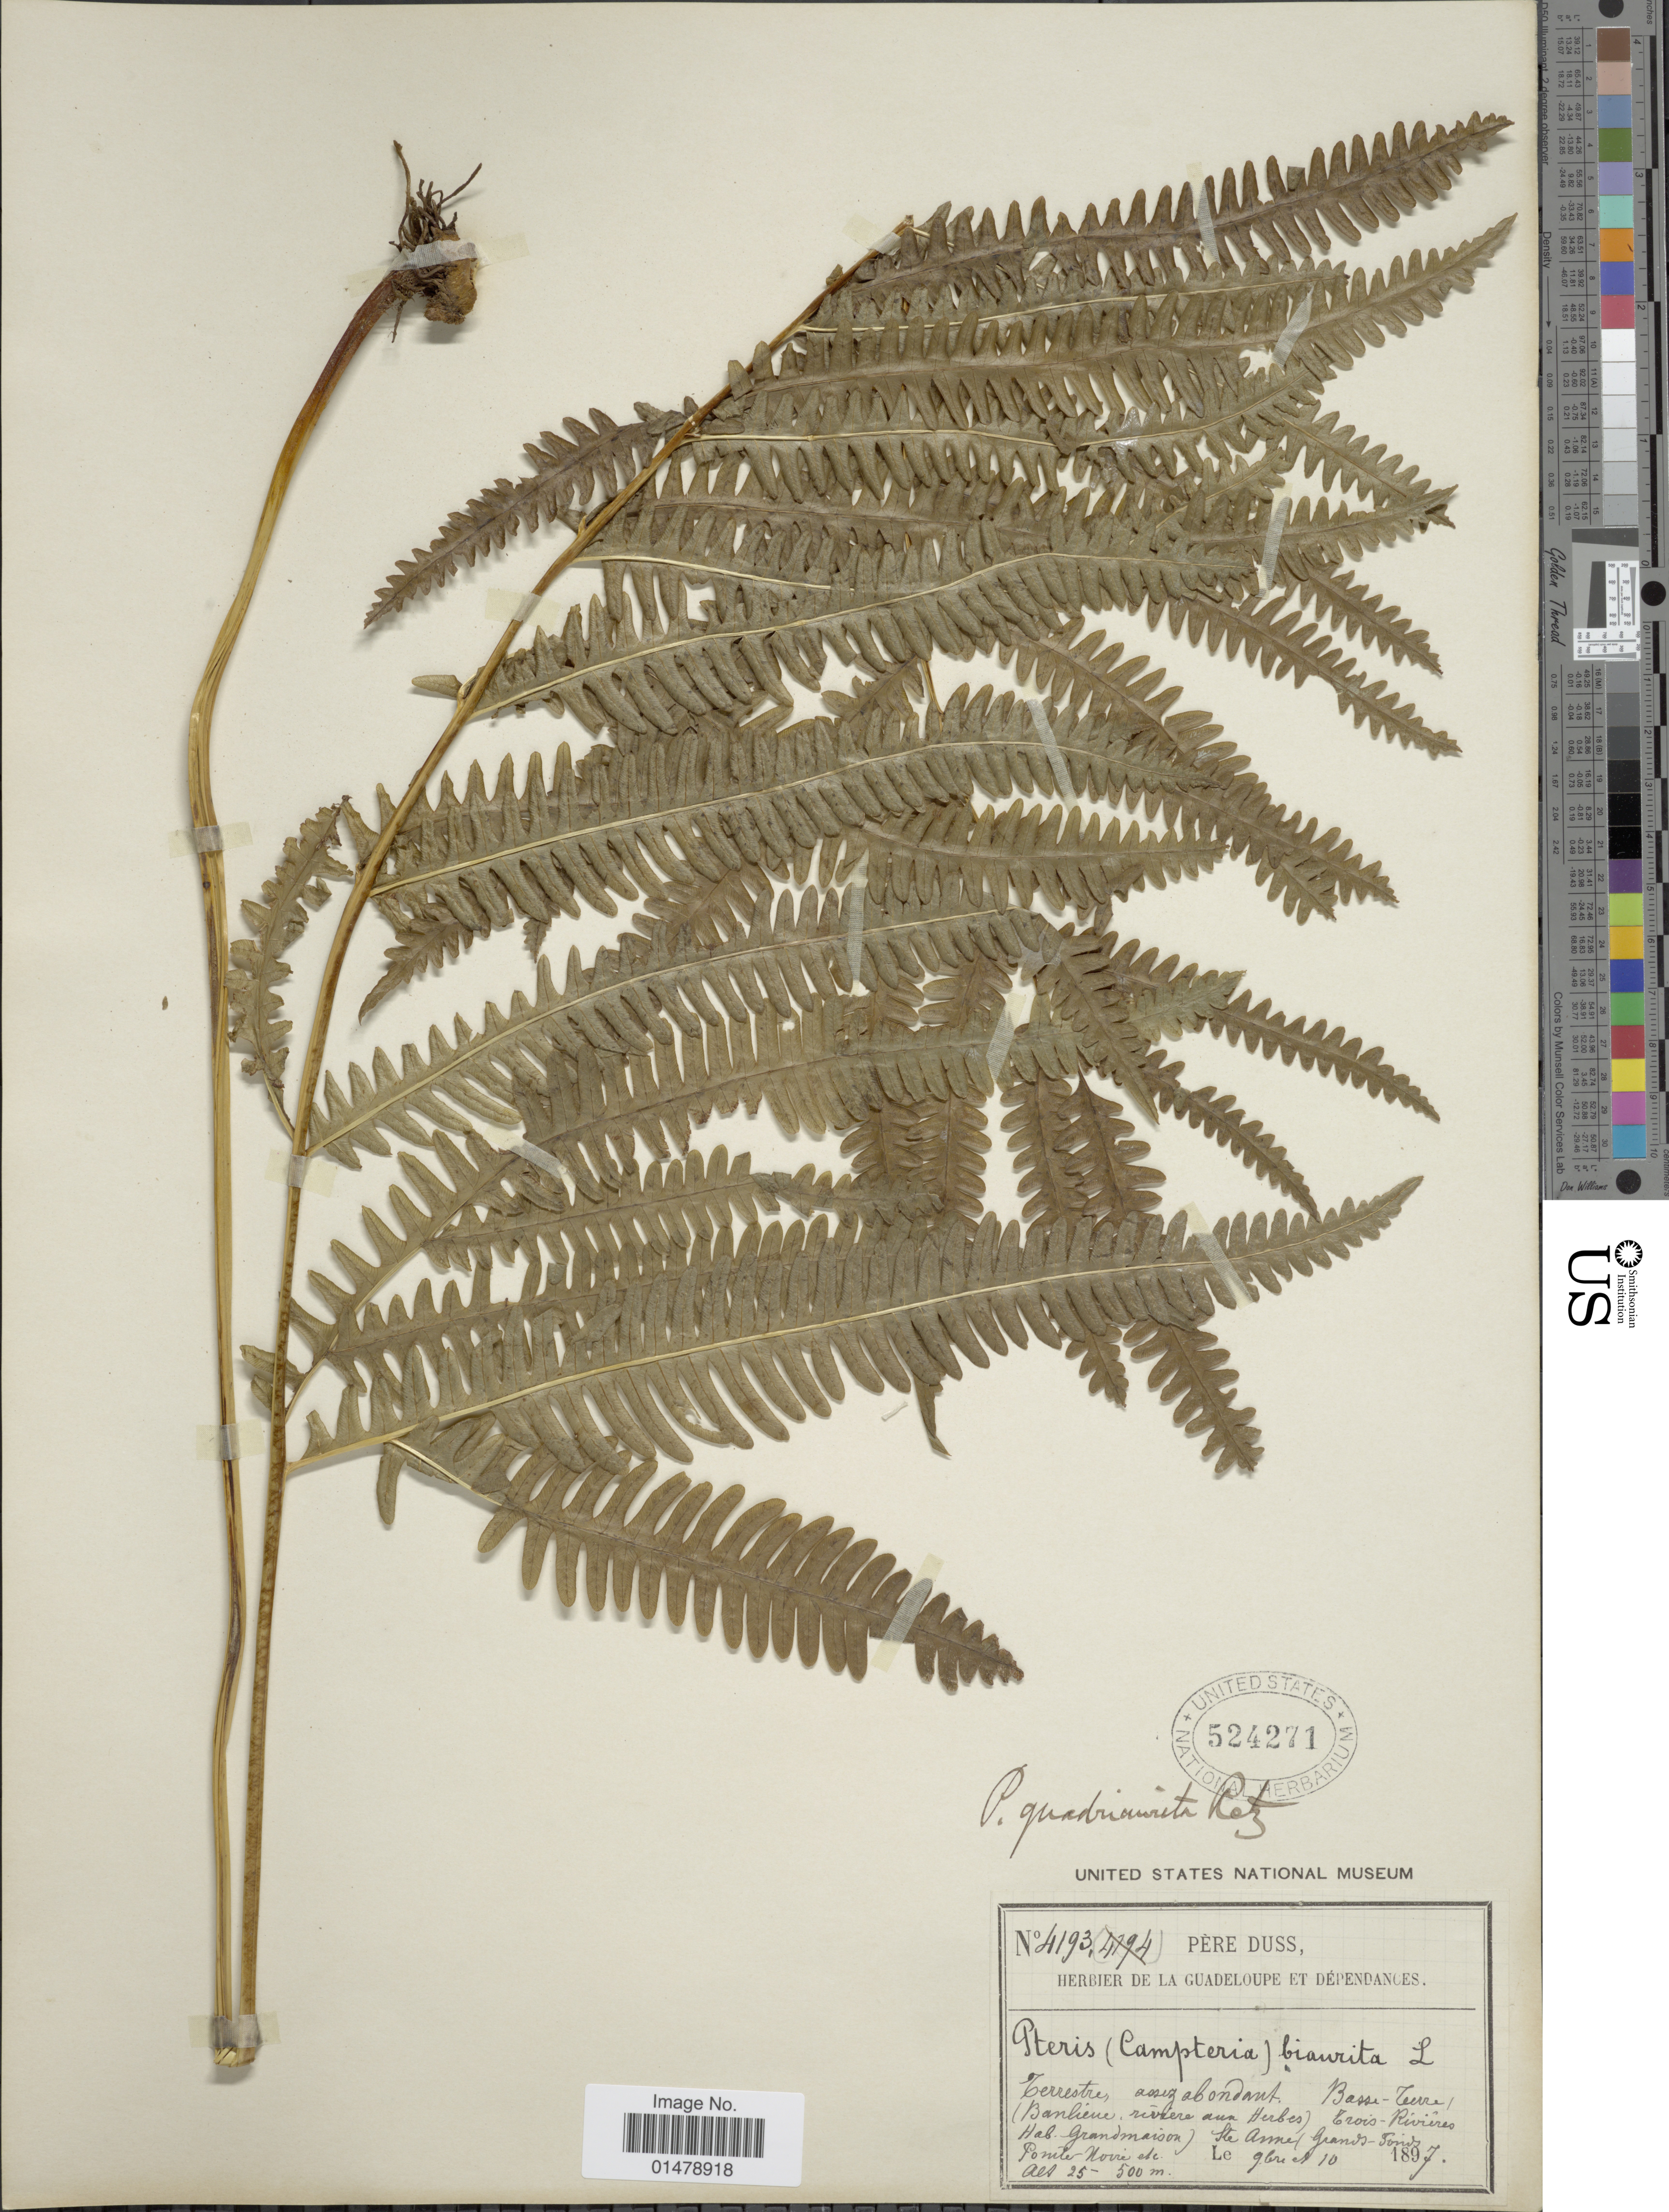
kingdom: Plantae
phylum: Tracheophyta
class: Polypodiopsida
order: Polypodiales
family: Pteridaceae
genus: Pteris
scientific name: Pteris quadriaurita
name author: Retz.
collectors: Père Duss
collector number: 4193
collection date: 1897-11/1897-12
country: Guadeloupe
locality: Basse-Terre (Banlieue, riviere aux Herbes) Trois-Rivieres. Hab. Grand-Maison) Ste Anne (Grands-Fonds). Ponite Noire.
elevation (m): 25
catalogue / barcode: US 524271